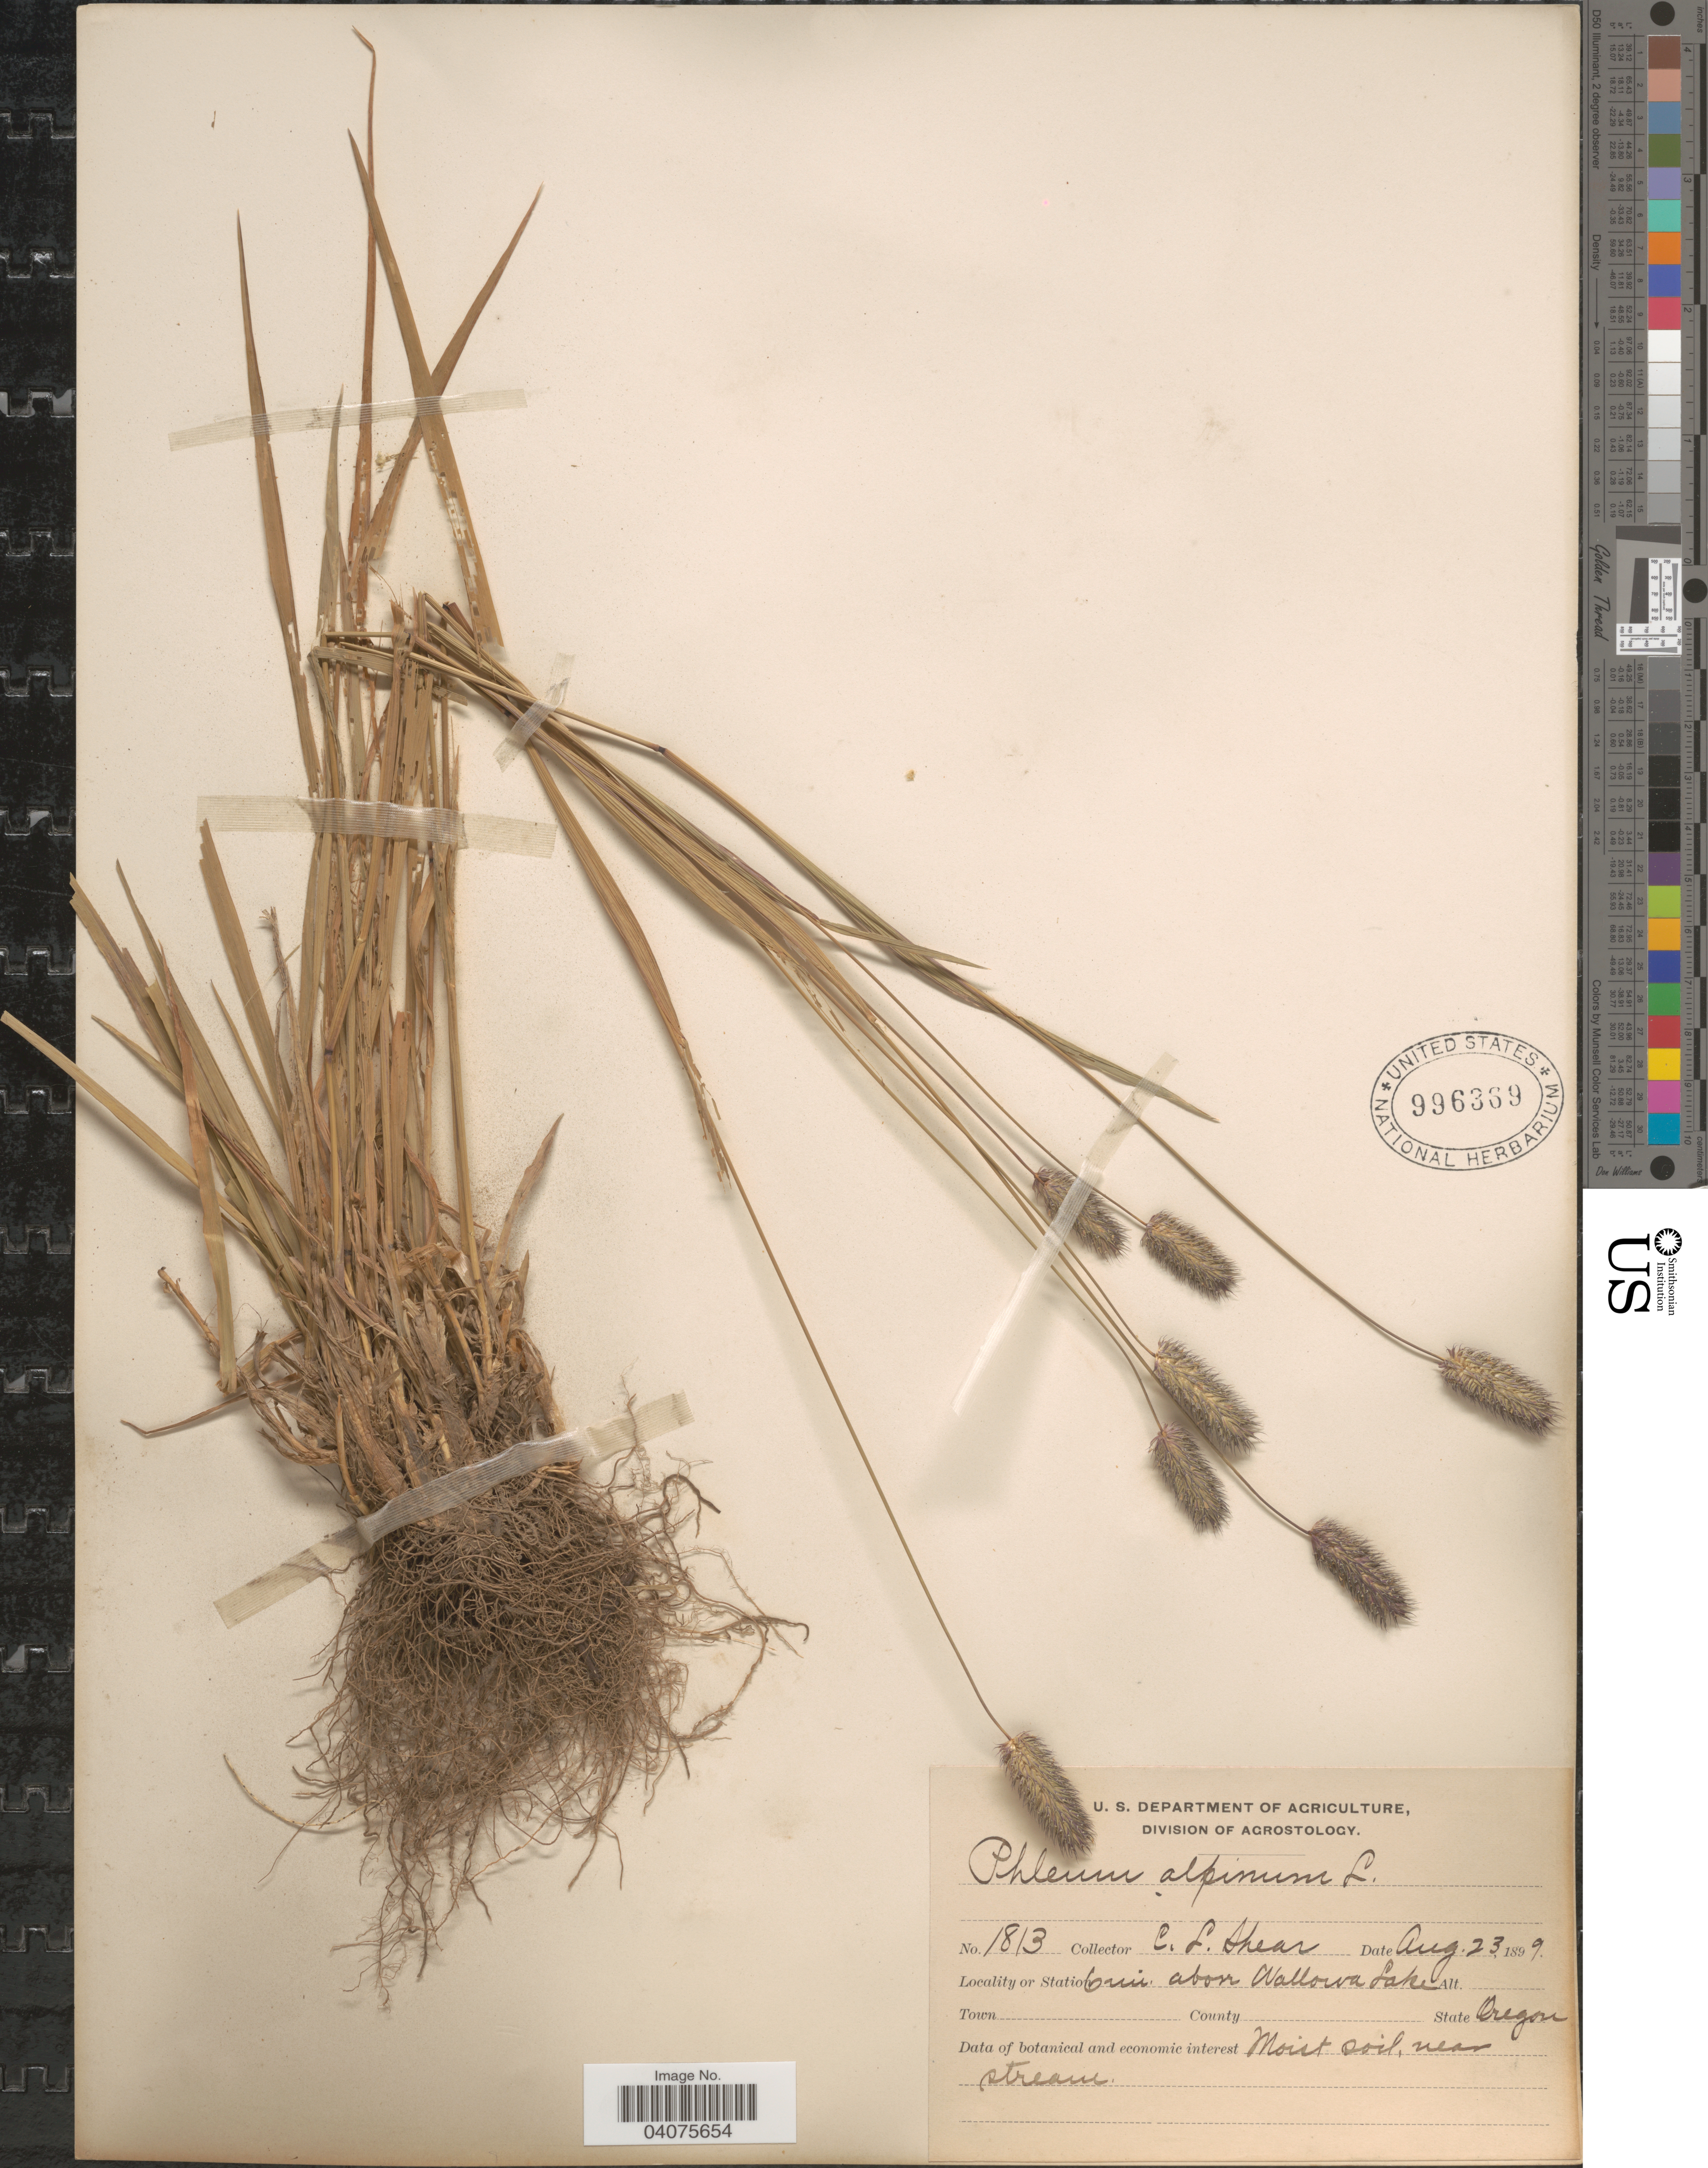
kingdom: Plantae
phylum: Tracheophyta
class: Liliopsida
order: Poales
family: Poaceae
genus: Phleum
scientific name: Phleum alpinum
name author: L.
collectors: C. L. Shear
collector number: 1813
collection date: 1899-08-23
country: United States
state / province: Oregon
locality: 6 mi. above Wallowa Lake.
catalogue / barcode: US 996369